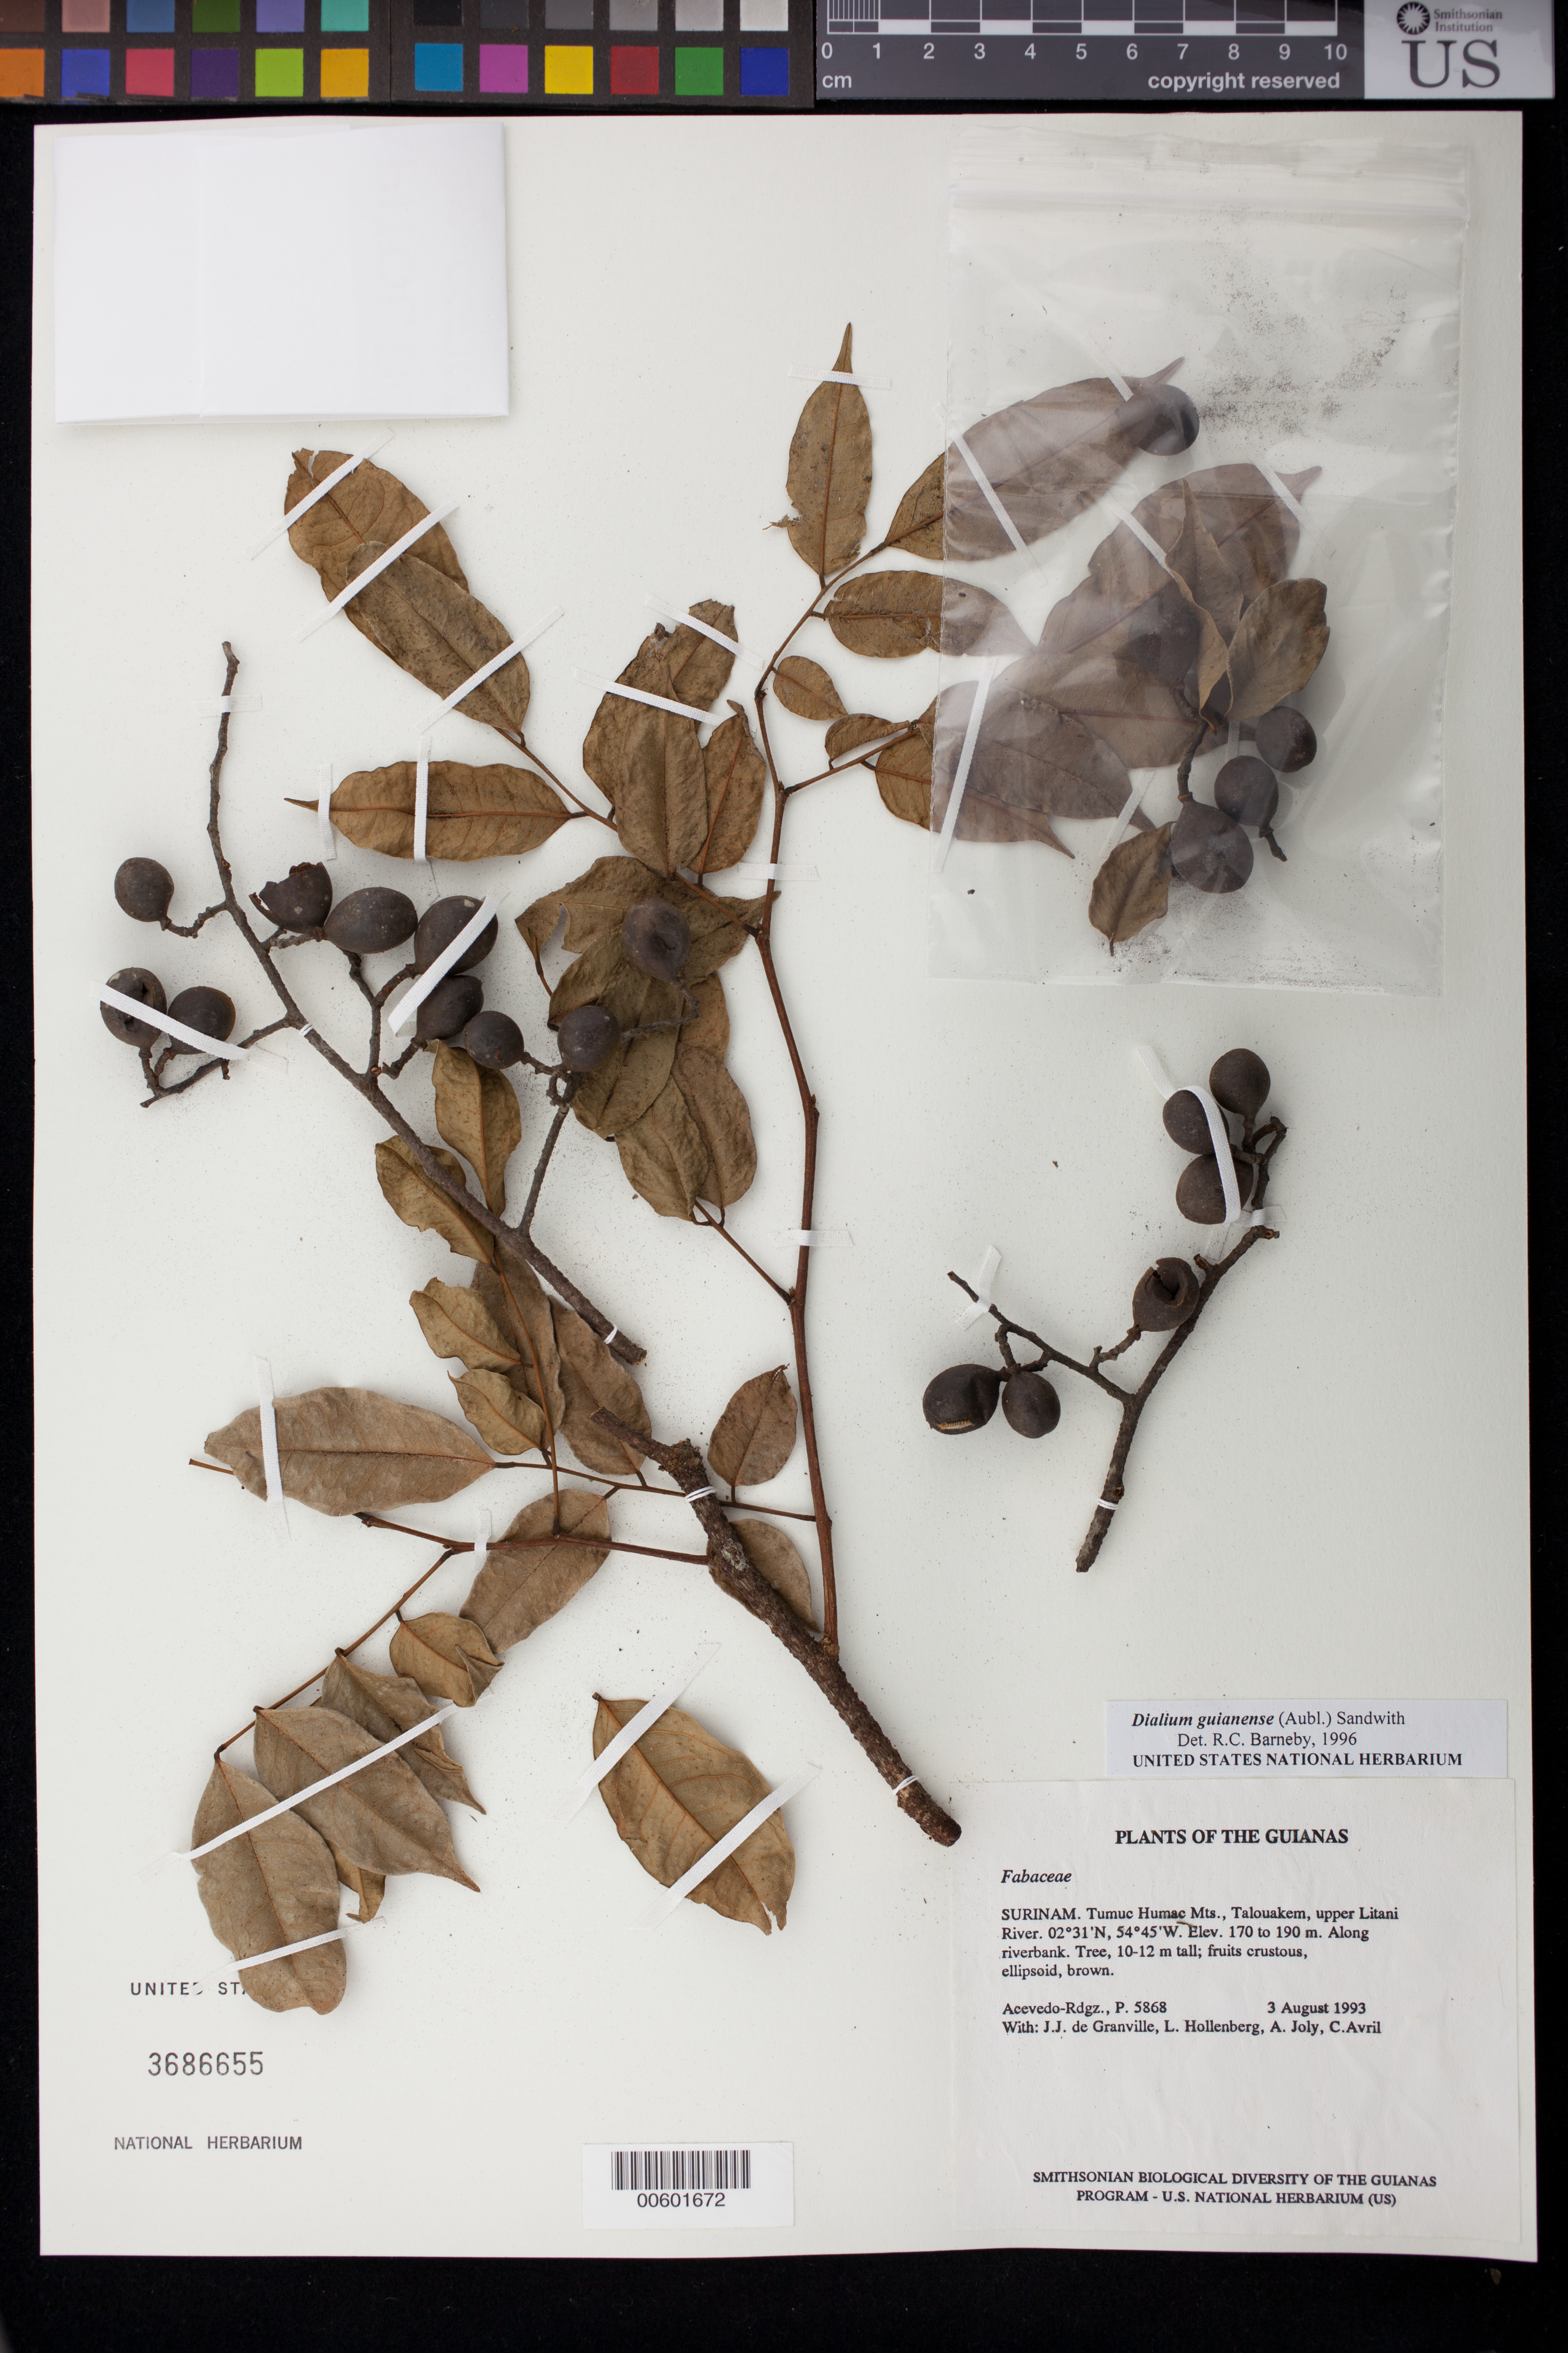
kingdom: Plantae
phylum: Tracheophyta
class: Magnoliopsida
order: Fabales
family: Fabaceae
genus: Dialium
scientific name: Dialium guianense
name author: (Aubl.) Sandwith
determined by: Barneby, Rupert C., (NY)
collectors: P. Acevedo-Rodr., J.-J. de Granville, A. Joly, A. Boyer & L. Hollenberg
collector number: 5868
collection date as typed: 03 Aug 1993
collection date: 1993-08-03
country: Suriname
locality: Tumuc Humac Mts., Talouakem, upper Litani River.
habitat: Along riverbank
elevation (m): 170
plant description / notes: CAY, MO, NY, US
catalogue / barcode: US 3686655